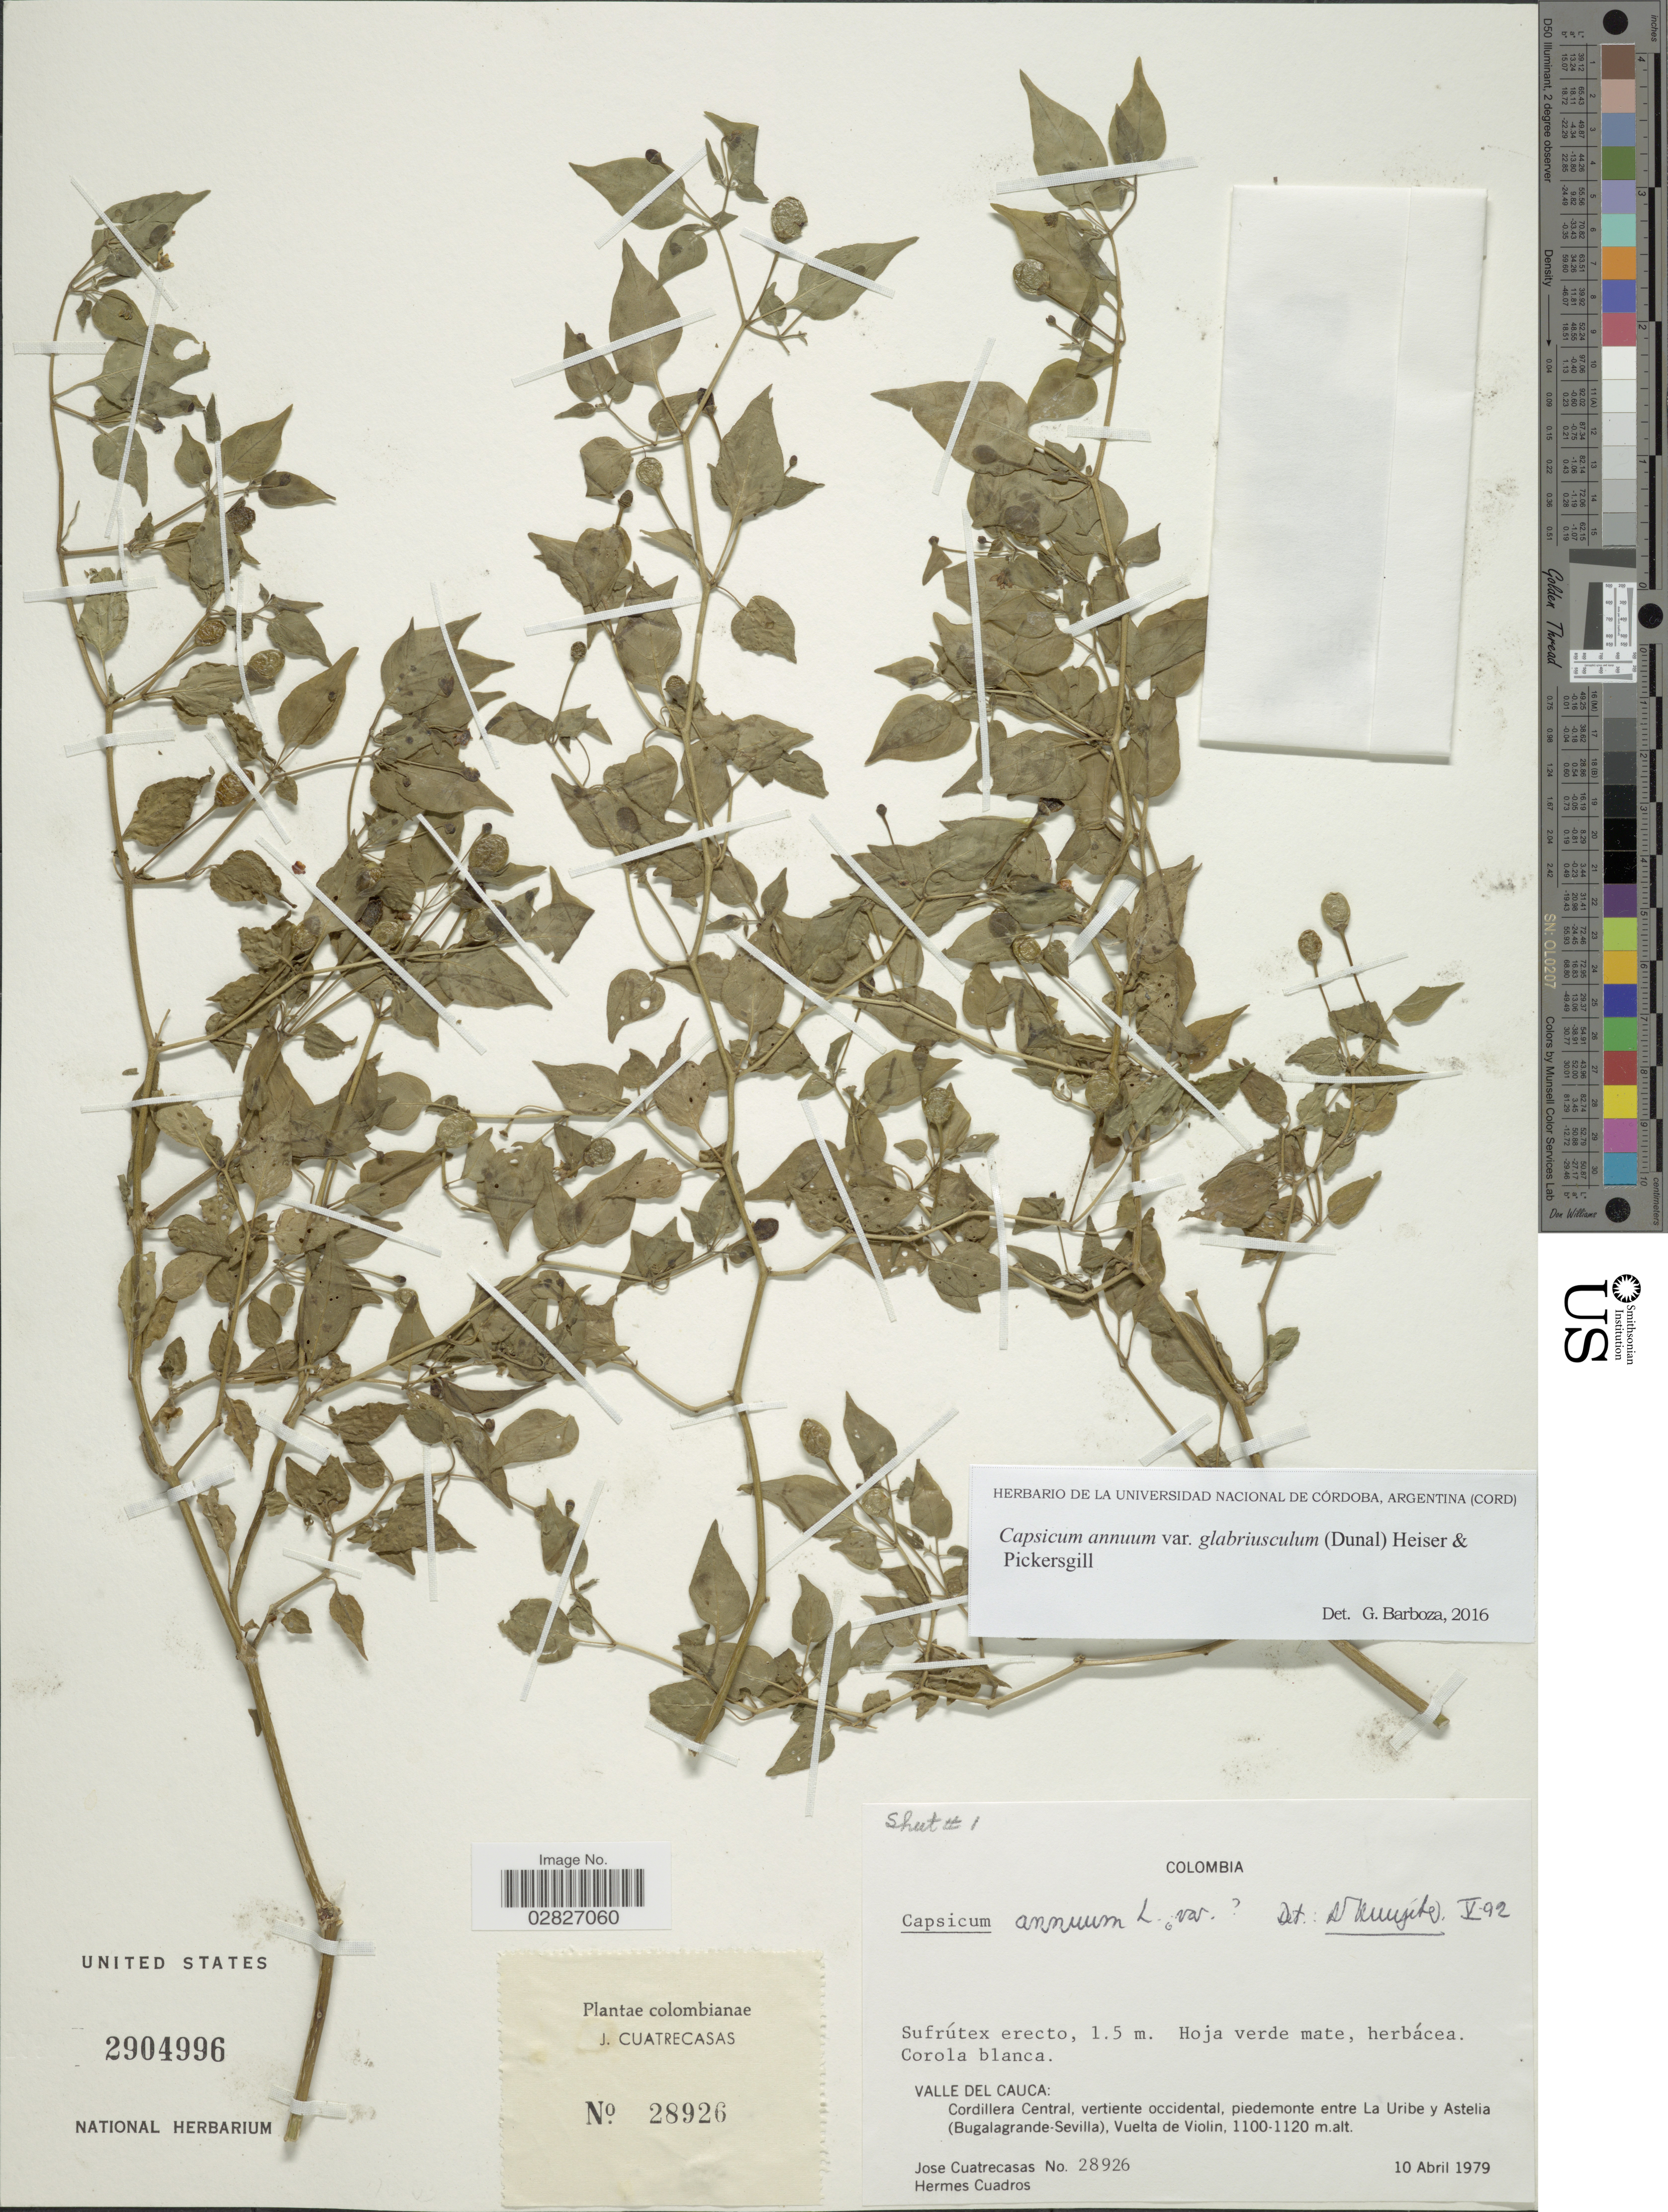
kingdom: Plantae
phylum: Tracheophyta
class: Magnoliopsida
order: Solanales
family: Solanaceae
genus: Capsicum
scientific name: Capsicum annuum var. glabriusculum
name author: (Dunal) Heiser & Pickersgill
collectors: J. Cuatrecasas & H. Cuadros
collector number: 28926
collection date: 1979-04-10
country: Colombia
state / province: Valle del Cauca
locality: Cordillera Central, vertiente occidental, piedemonte entre La Uribe y Astelia (Bugalagrande-Sevilla), Vuelta de Violin.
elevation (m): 1100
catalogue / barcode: US 2904996